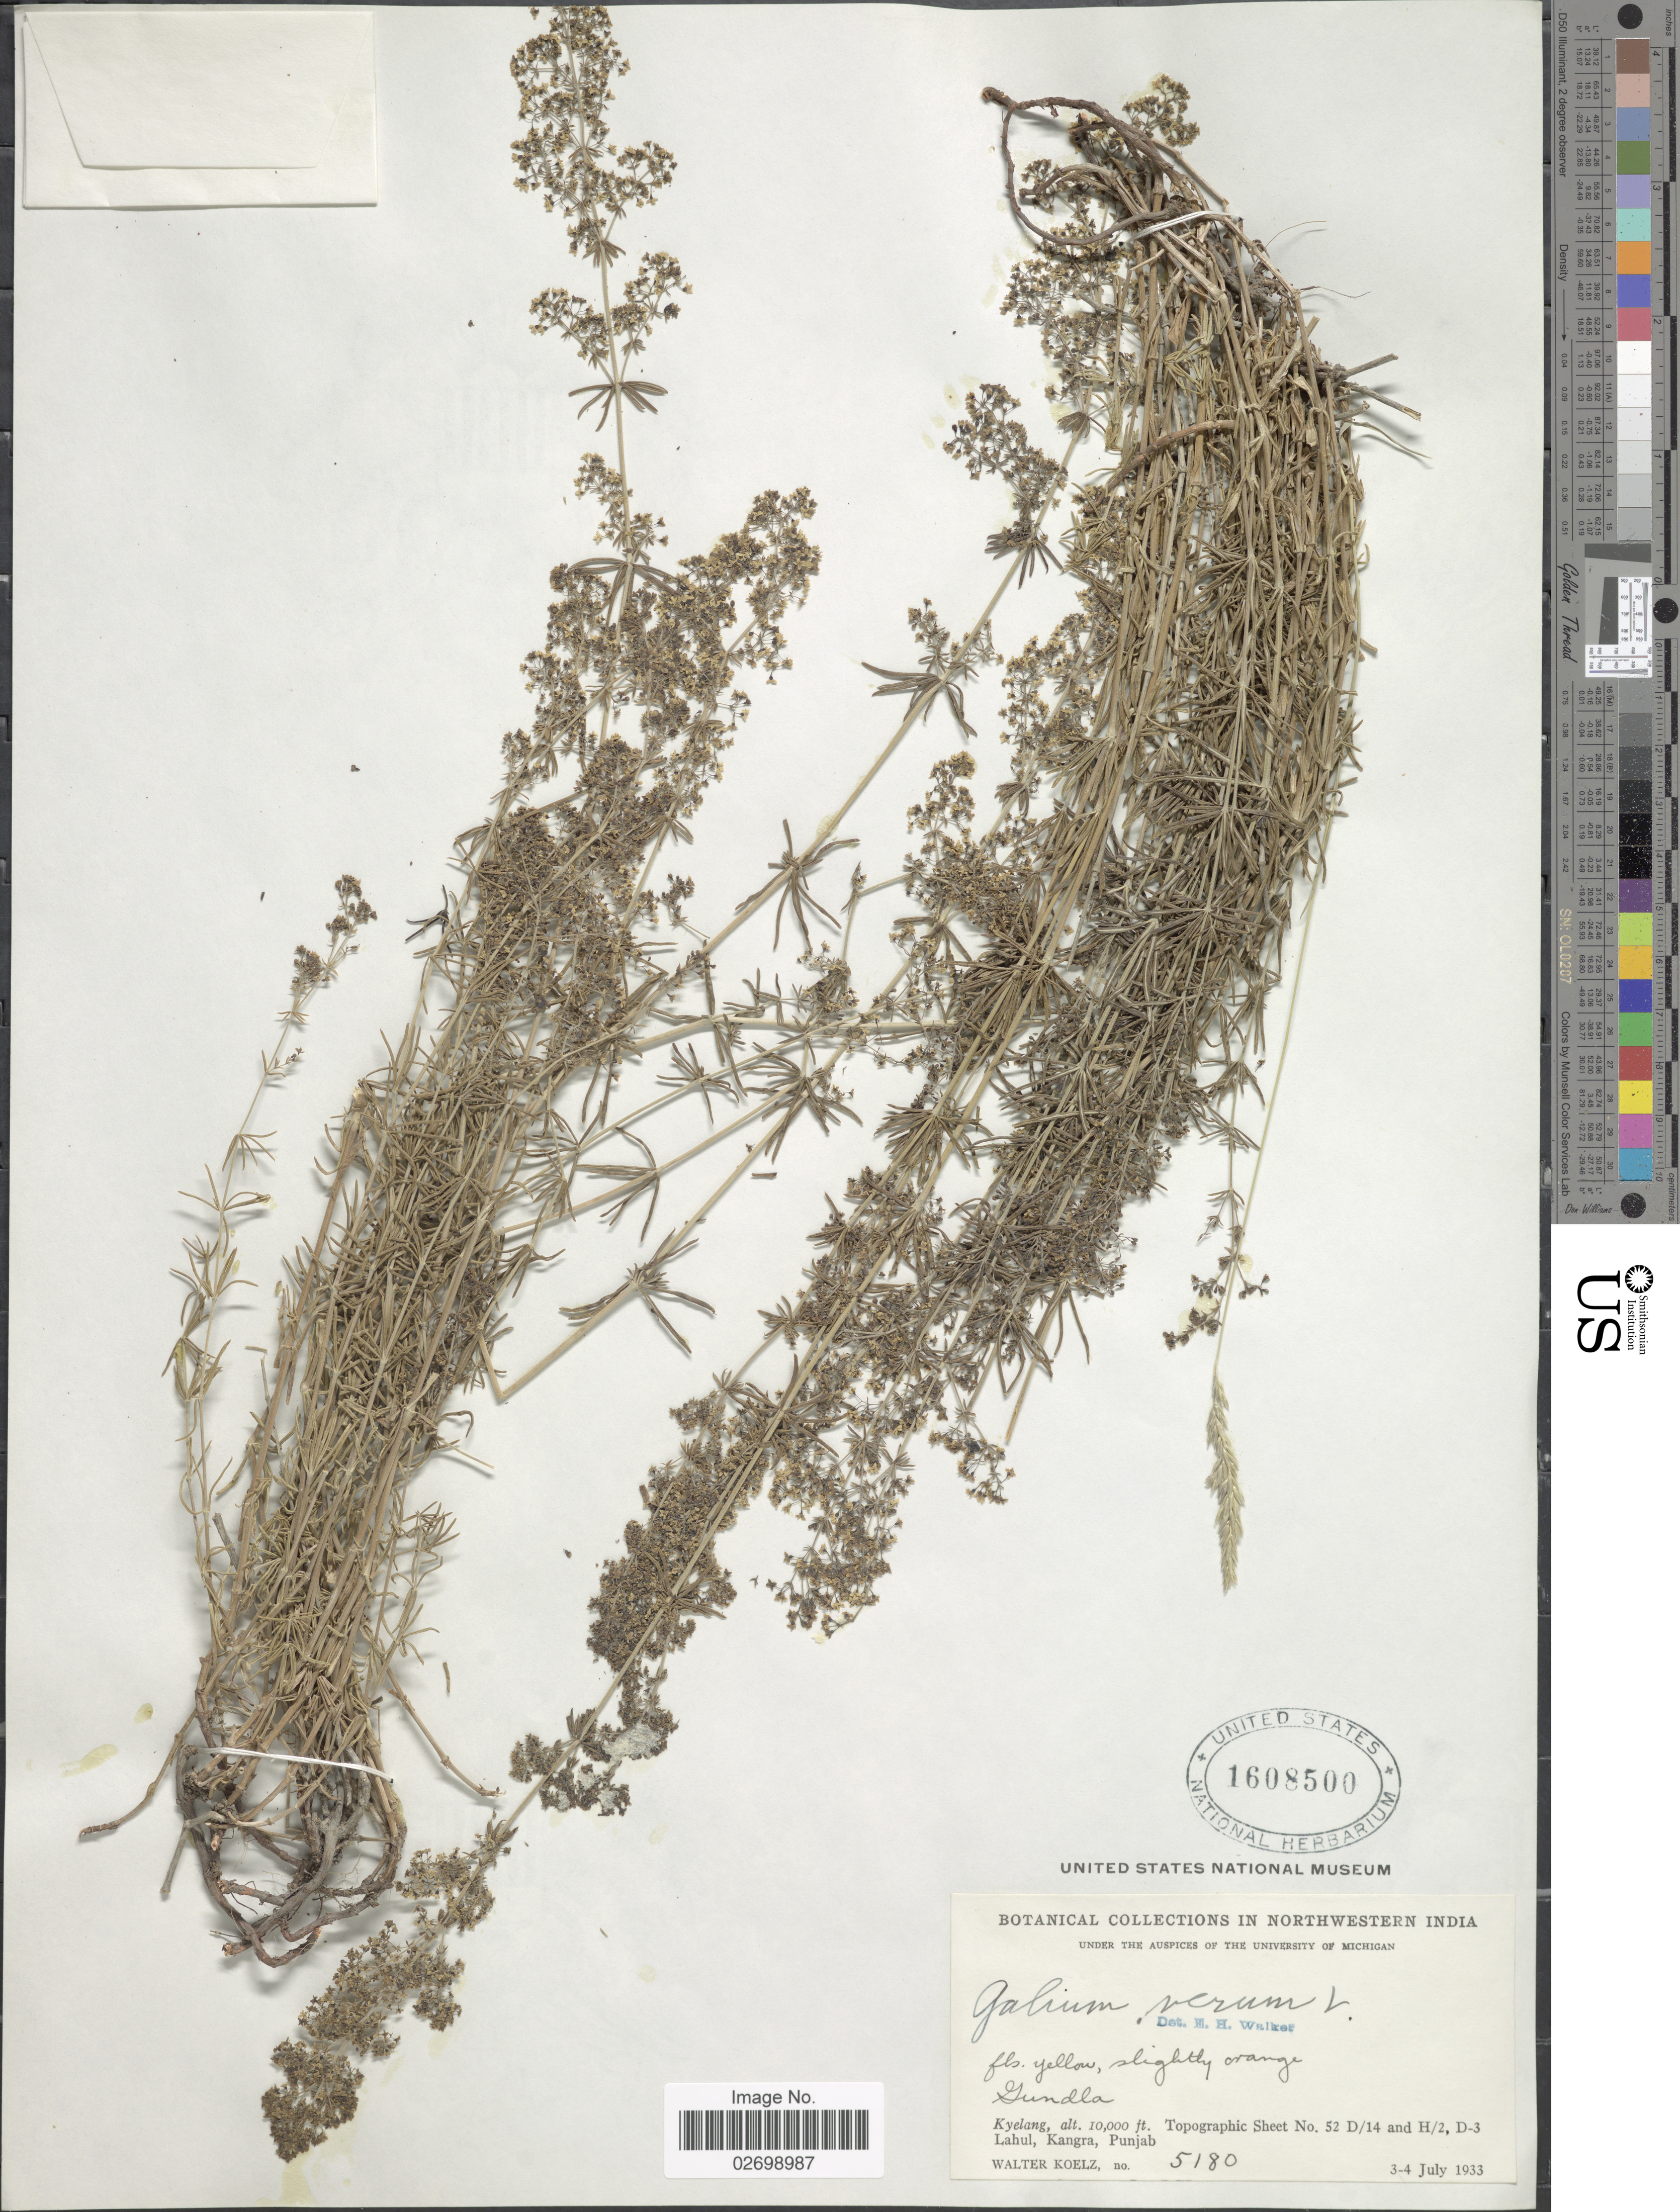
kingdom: Plantae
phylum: Tracheophyta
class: Magnoliopsida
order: Gentianales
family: Rubiaceae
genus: Galium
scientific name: Galium verum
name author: L.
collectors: W. N. Koelz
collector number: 5180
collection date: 1933-07-03/1933-07-04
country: India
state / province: Punjab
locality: Northwestern India. Kyelang, Topographic Sheet No. 52 D/14 and H/2, D-3 Lahul, Kangra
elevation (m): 3048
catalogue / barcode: US 1608500